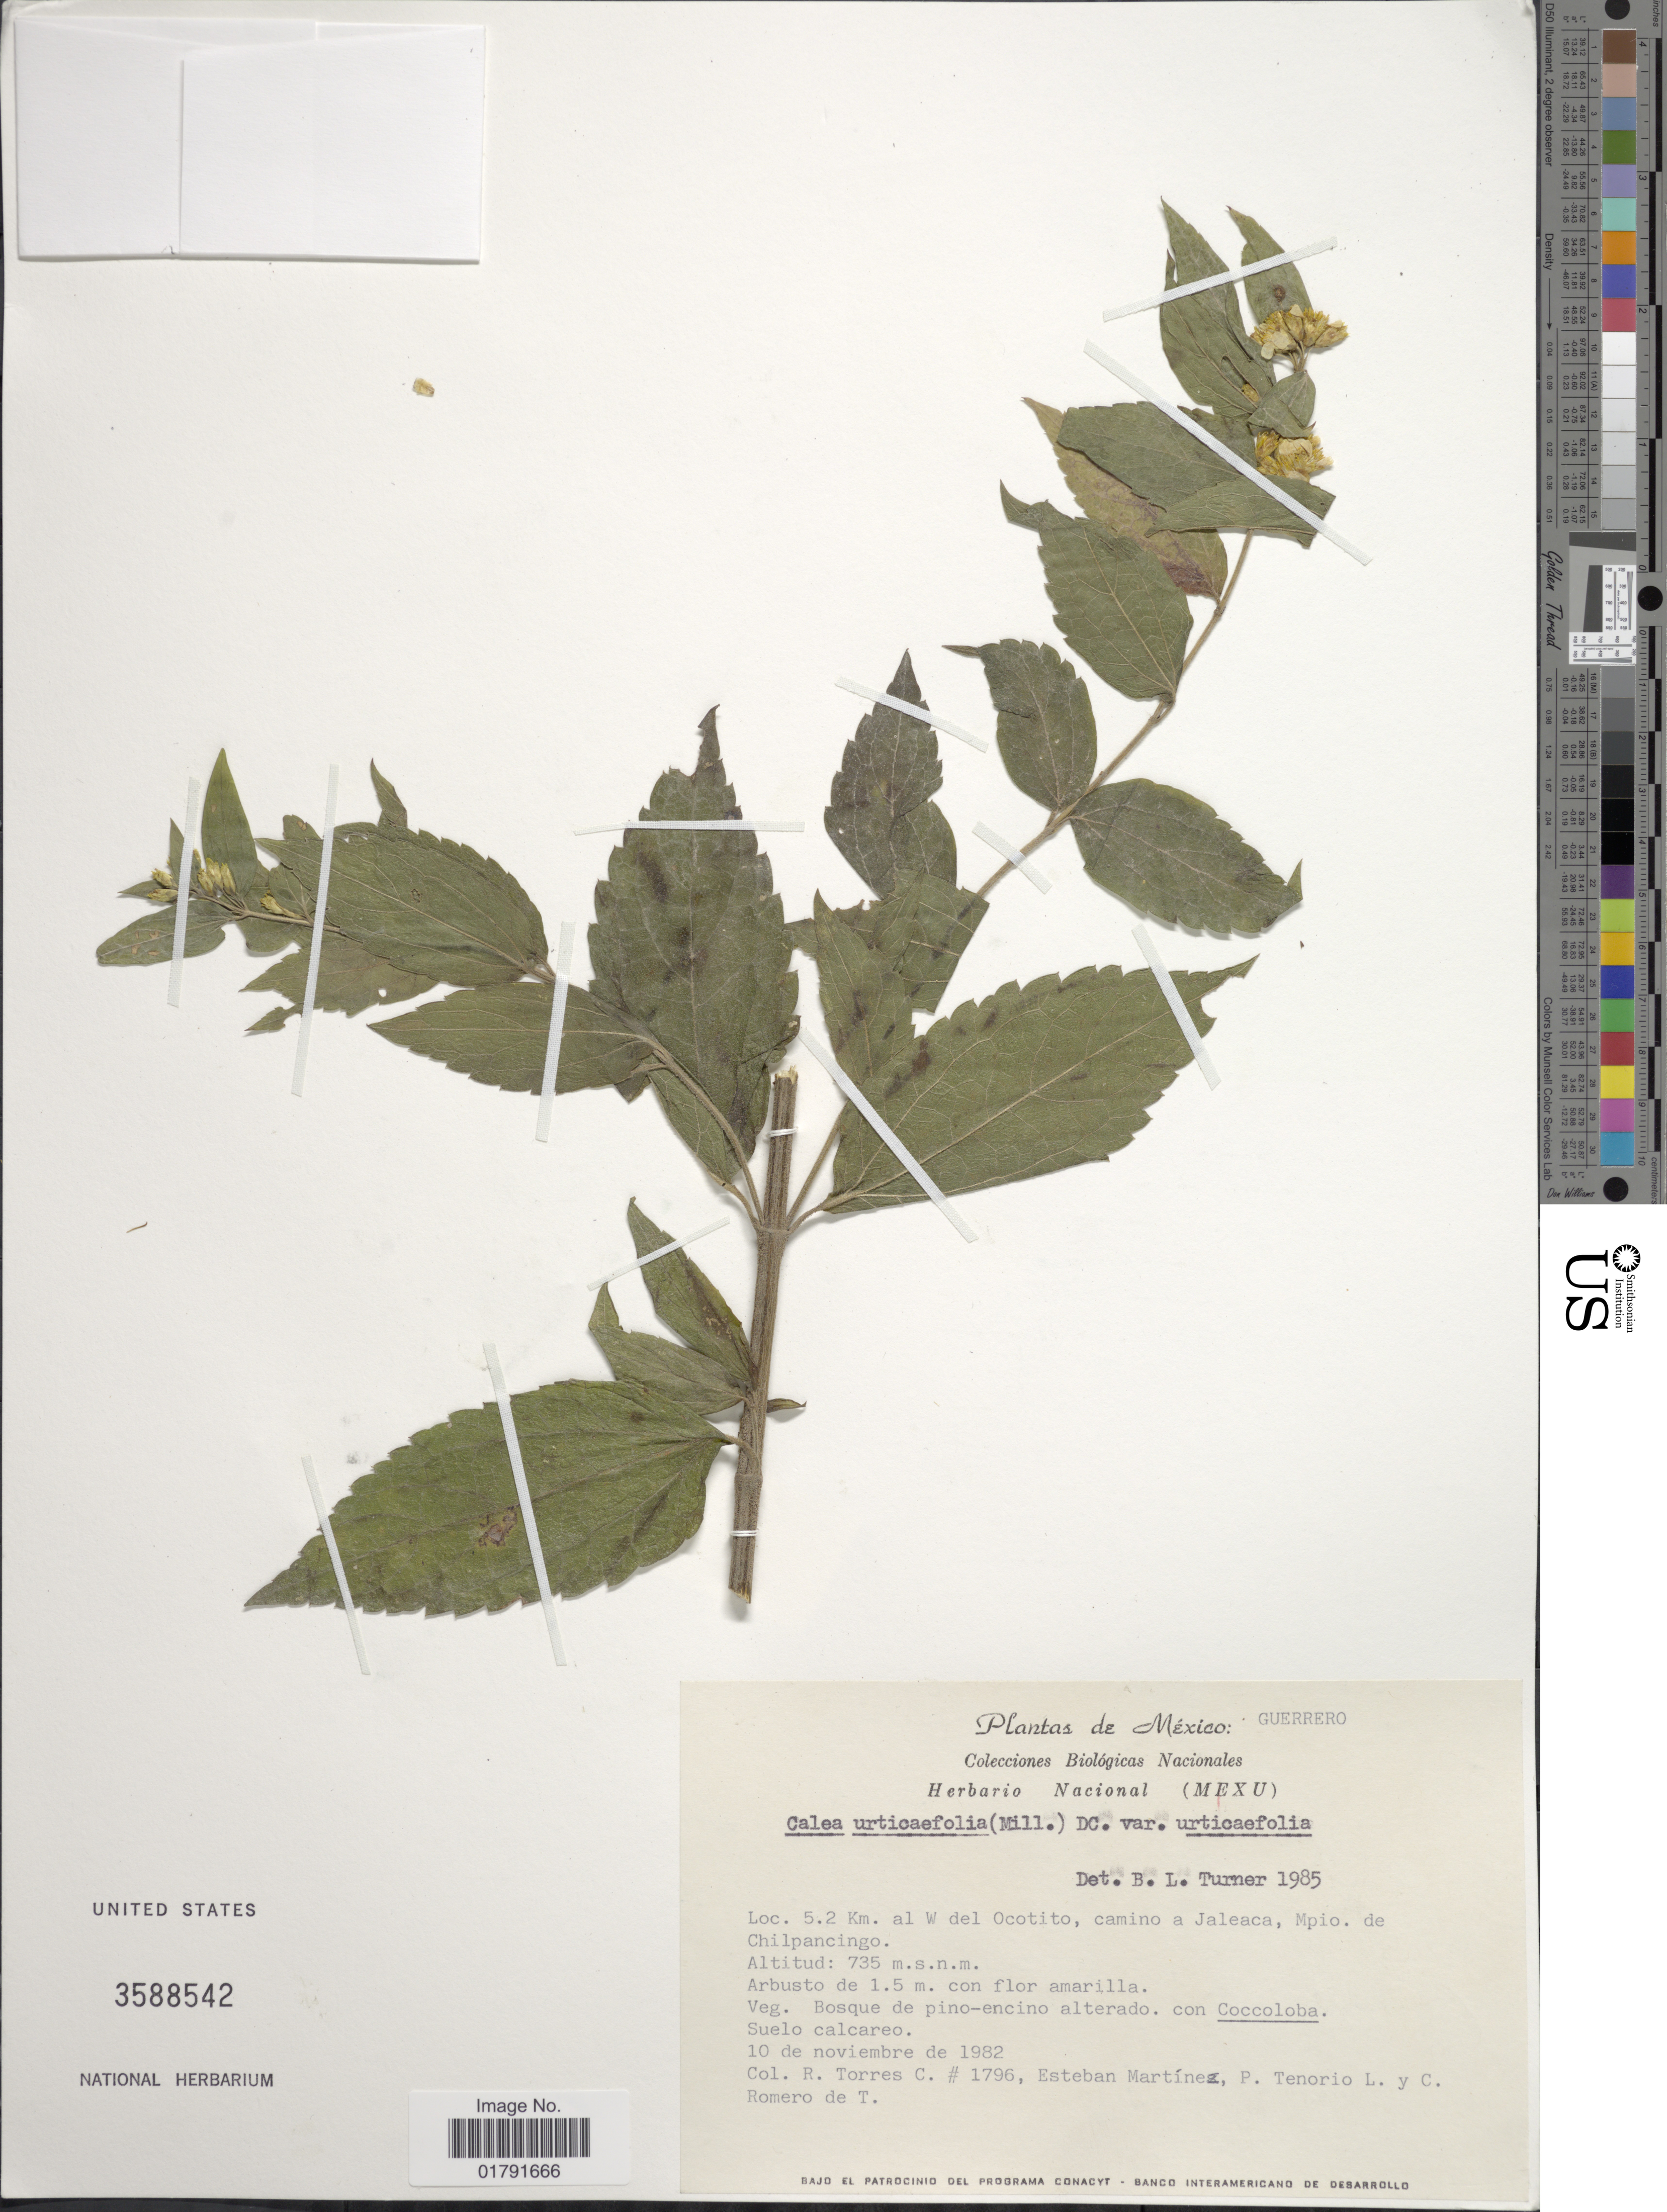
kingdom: Plantae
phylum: Tracheophyta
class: Magnoliopsida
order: Asterales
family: Asteraceae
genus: Calea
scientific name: Calea urticifolia var. urticifolia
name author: (Mill.) DC.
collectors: R. Torres C., E. M. Martínez S., P. Tenorio L. & C. Romero de T.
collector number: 1796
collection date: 1982-11-10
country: Mexico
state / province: Guerrero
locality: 5.2 Km. al W del Ocotito, camino a Jaleaca, Mpio. de Chilpancingo.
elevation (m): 735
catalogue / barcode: US 3588542